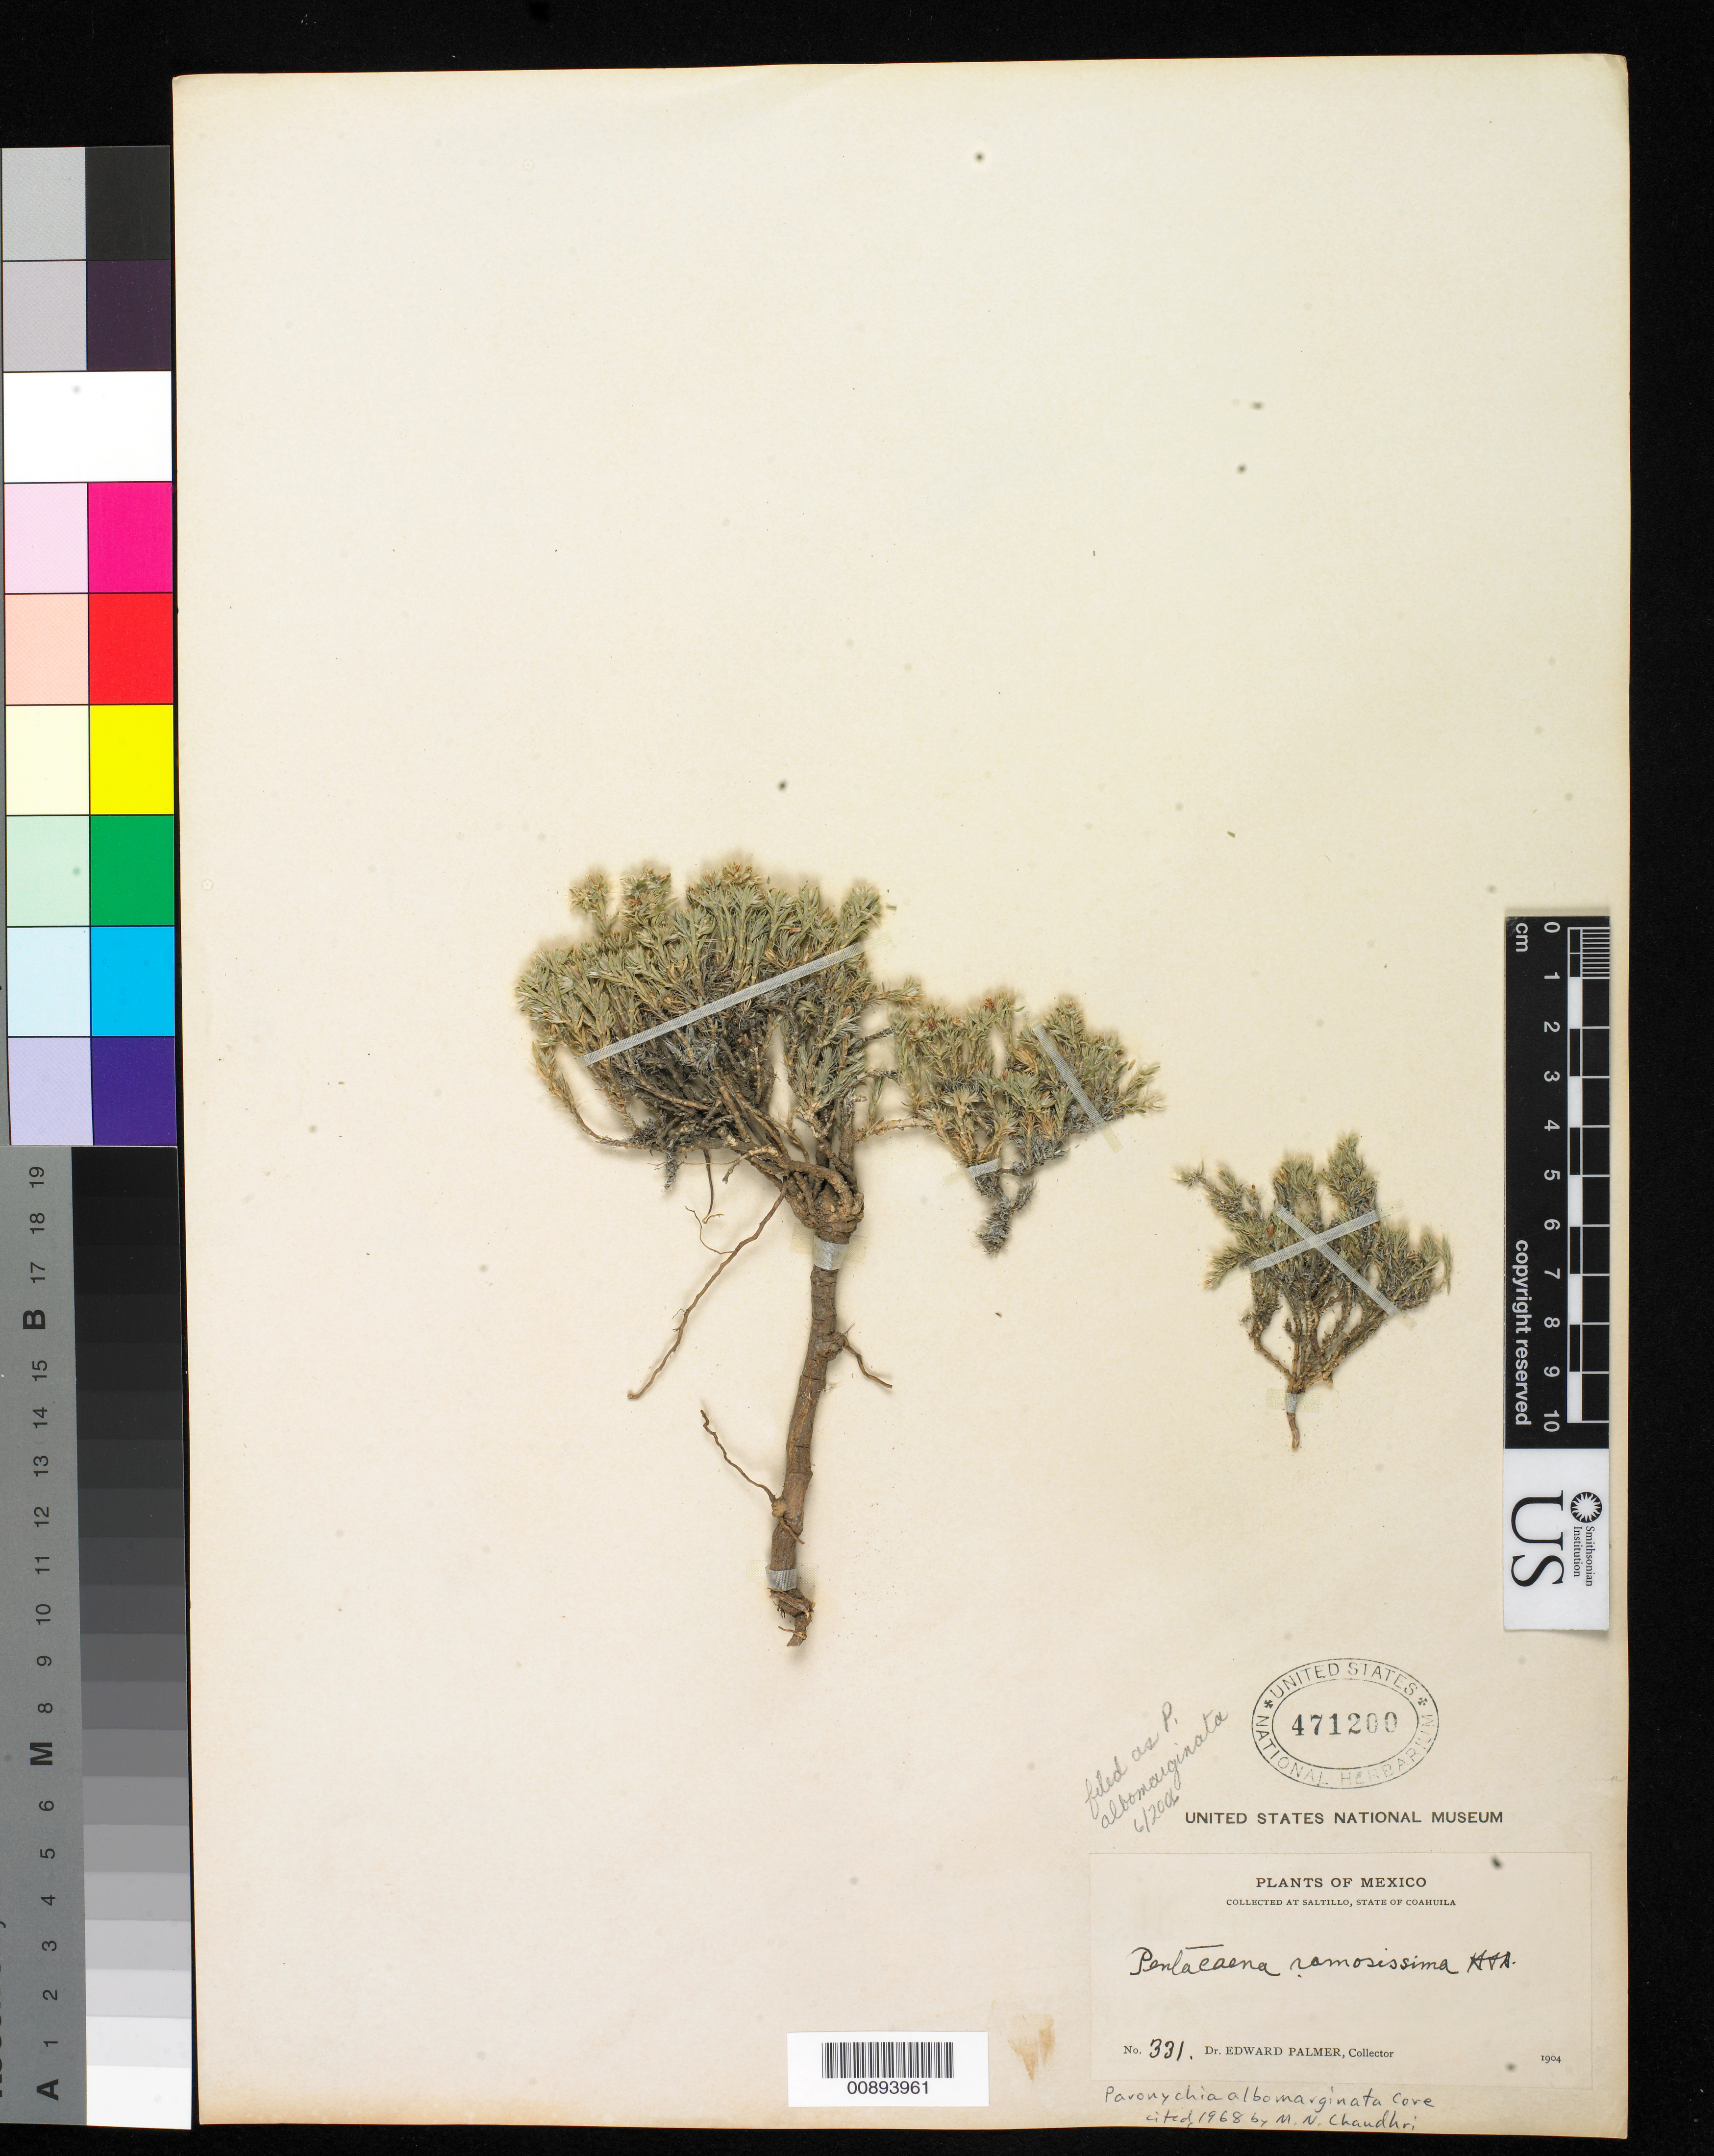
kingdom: Plantae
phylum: Tracheophyta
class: Magnoliopsida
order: Caryophyllales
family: Caryophyllaceae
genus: Paronychia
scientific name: Paronychia albomarginata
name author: Core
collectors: E. Palmer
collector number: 331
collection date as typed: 1904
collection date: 1904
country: Mexico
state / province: Coahuila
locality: Saltillo, Coahuila.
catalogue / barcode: US 471200